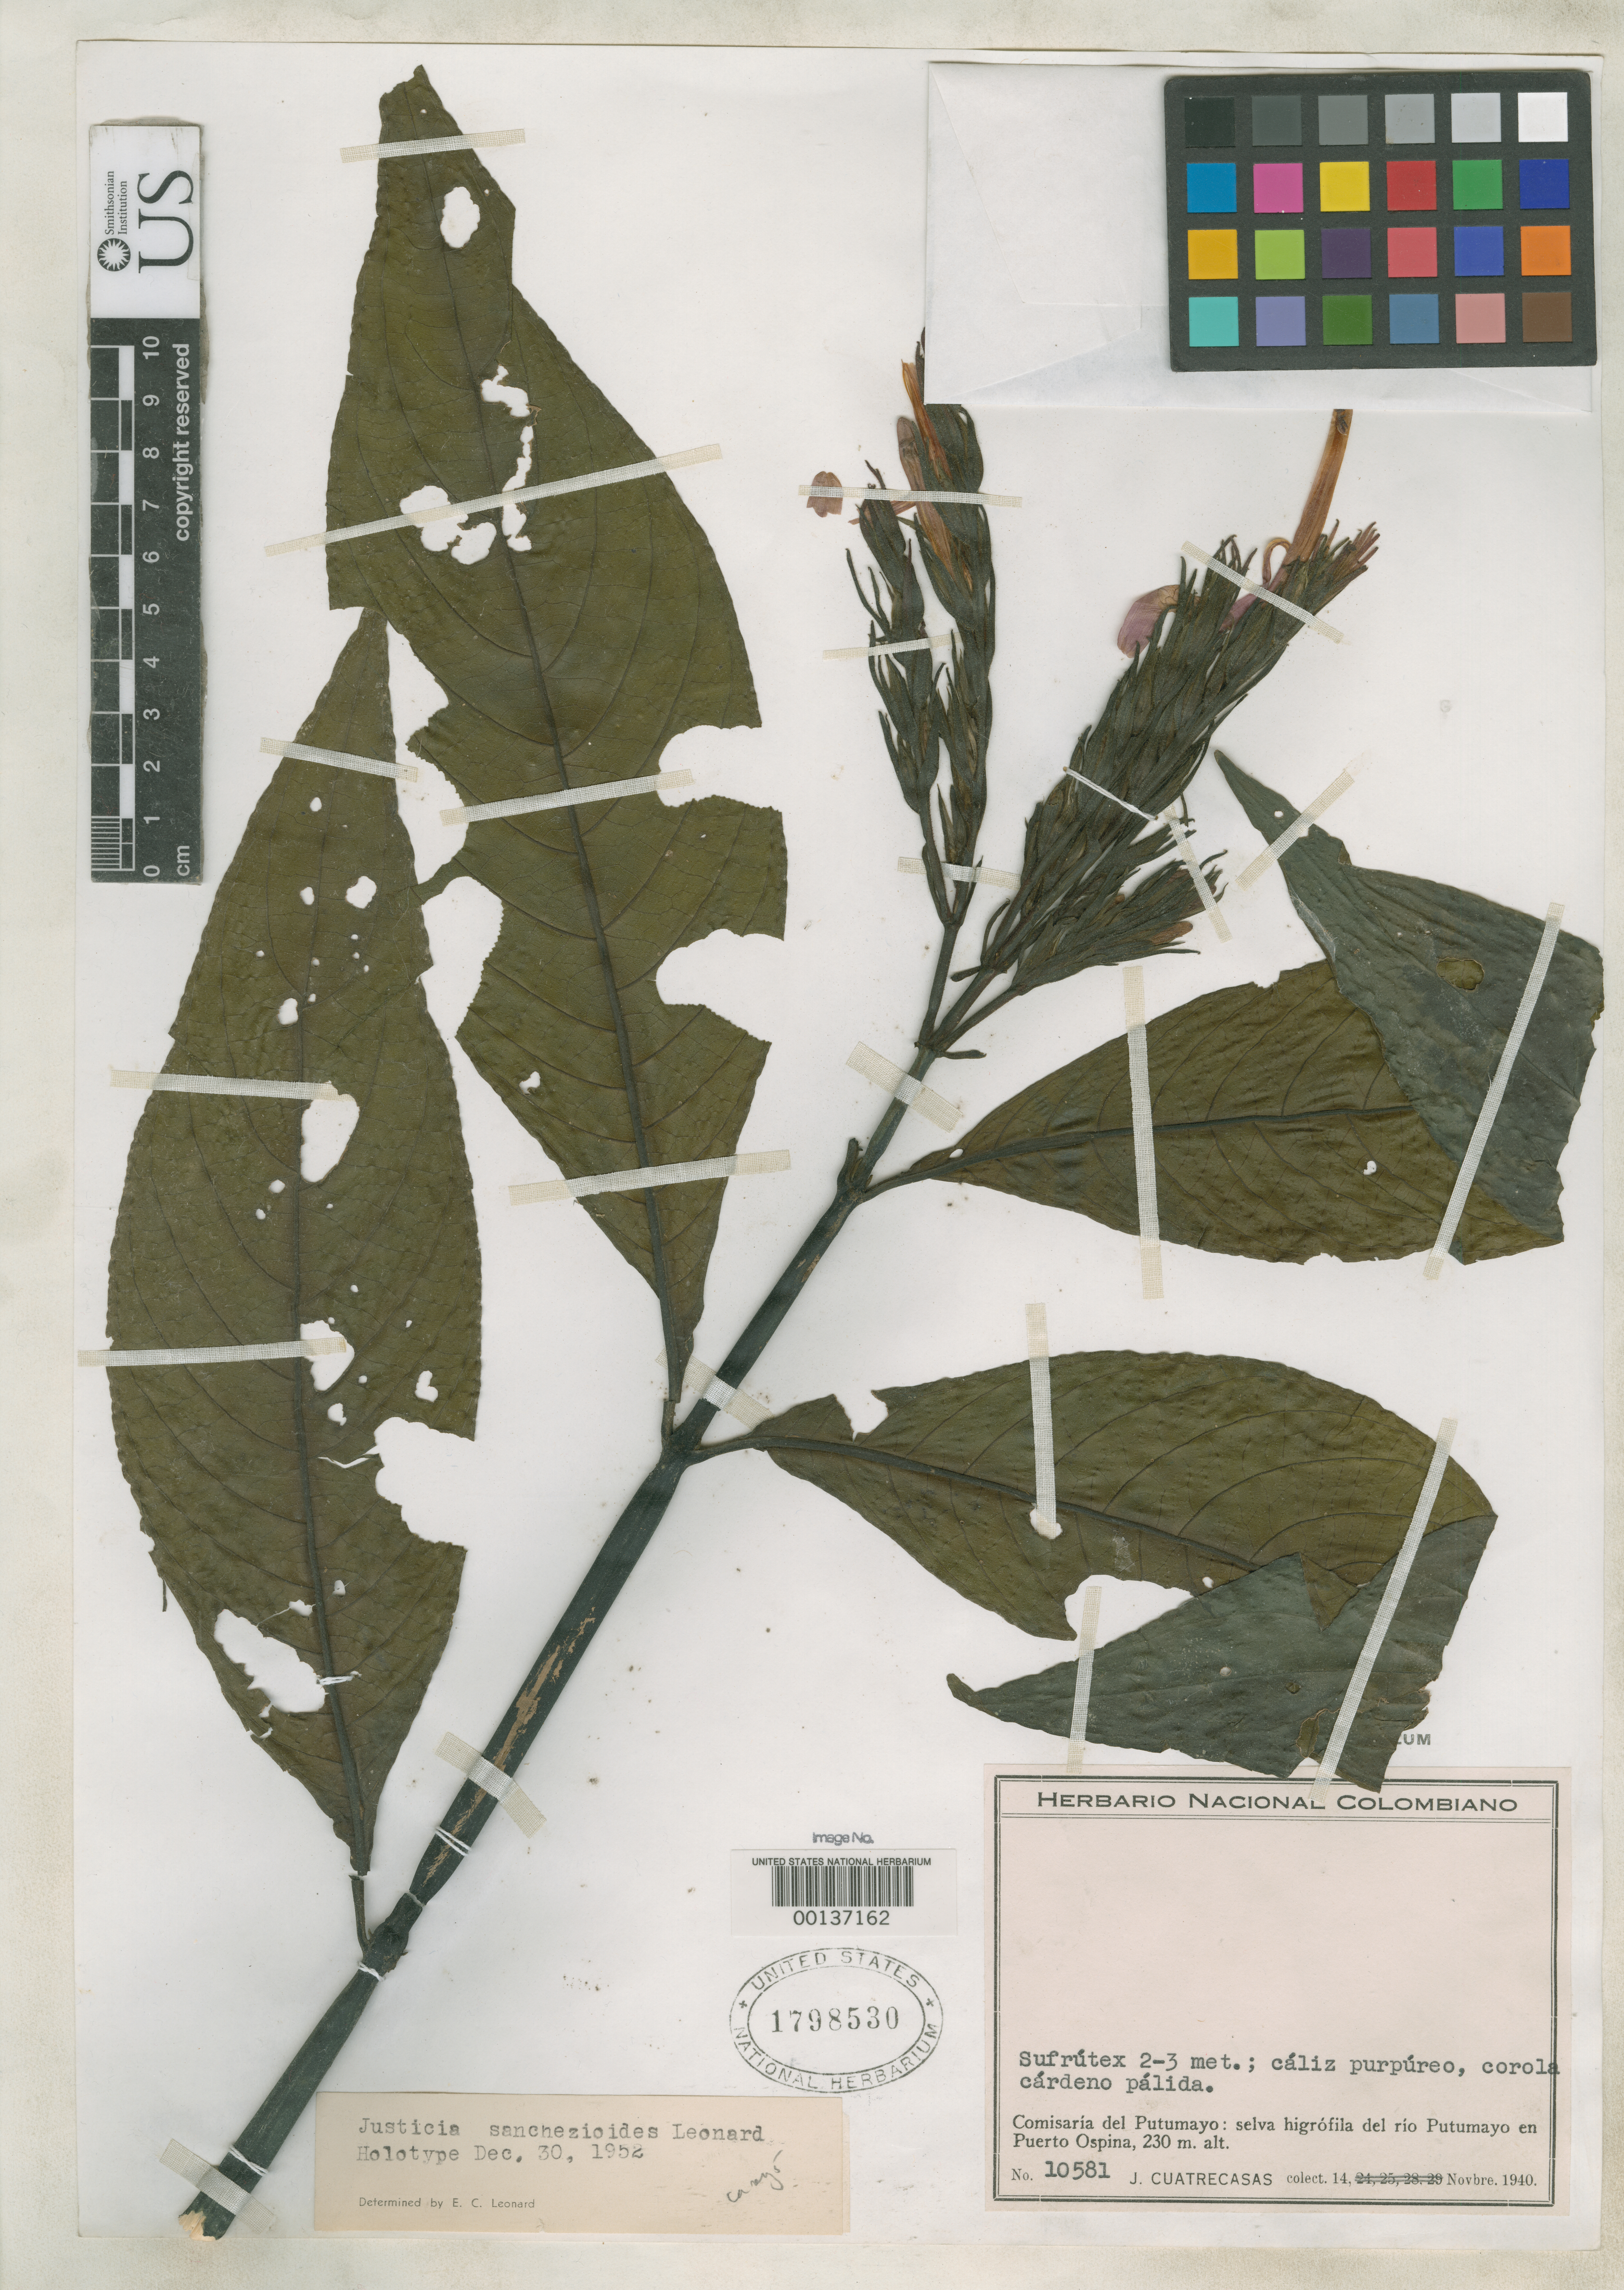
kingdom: Plantae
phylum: Tracheophyta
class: Magnoliopsida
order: Lamiales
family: Acanthaceae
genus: Justicia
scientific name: Justicia sanchezioides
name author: Leonard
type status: Holotype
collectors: J. Cuatrecasas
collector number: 10581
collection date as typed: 14 Nov 1940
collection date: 1940-11-14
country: Colombia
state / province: Putumayo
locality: Rio Putumayo at Puerto Ospina.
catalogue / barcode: US 1798530